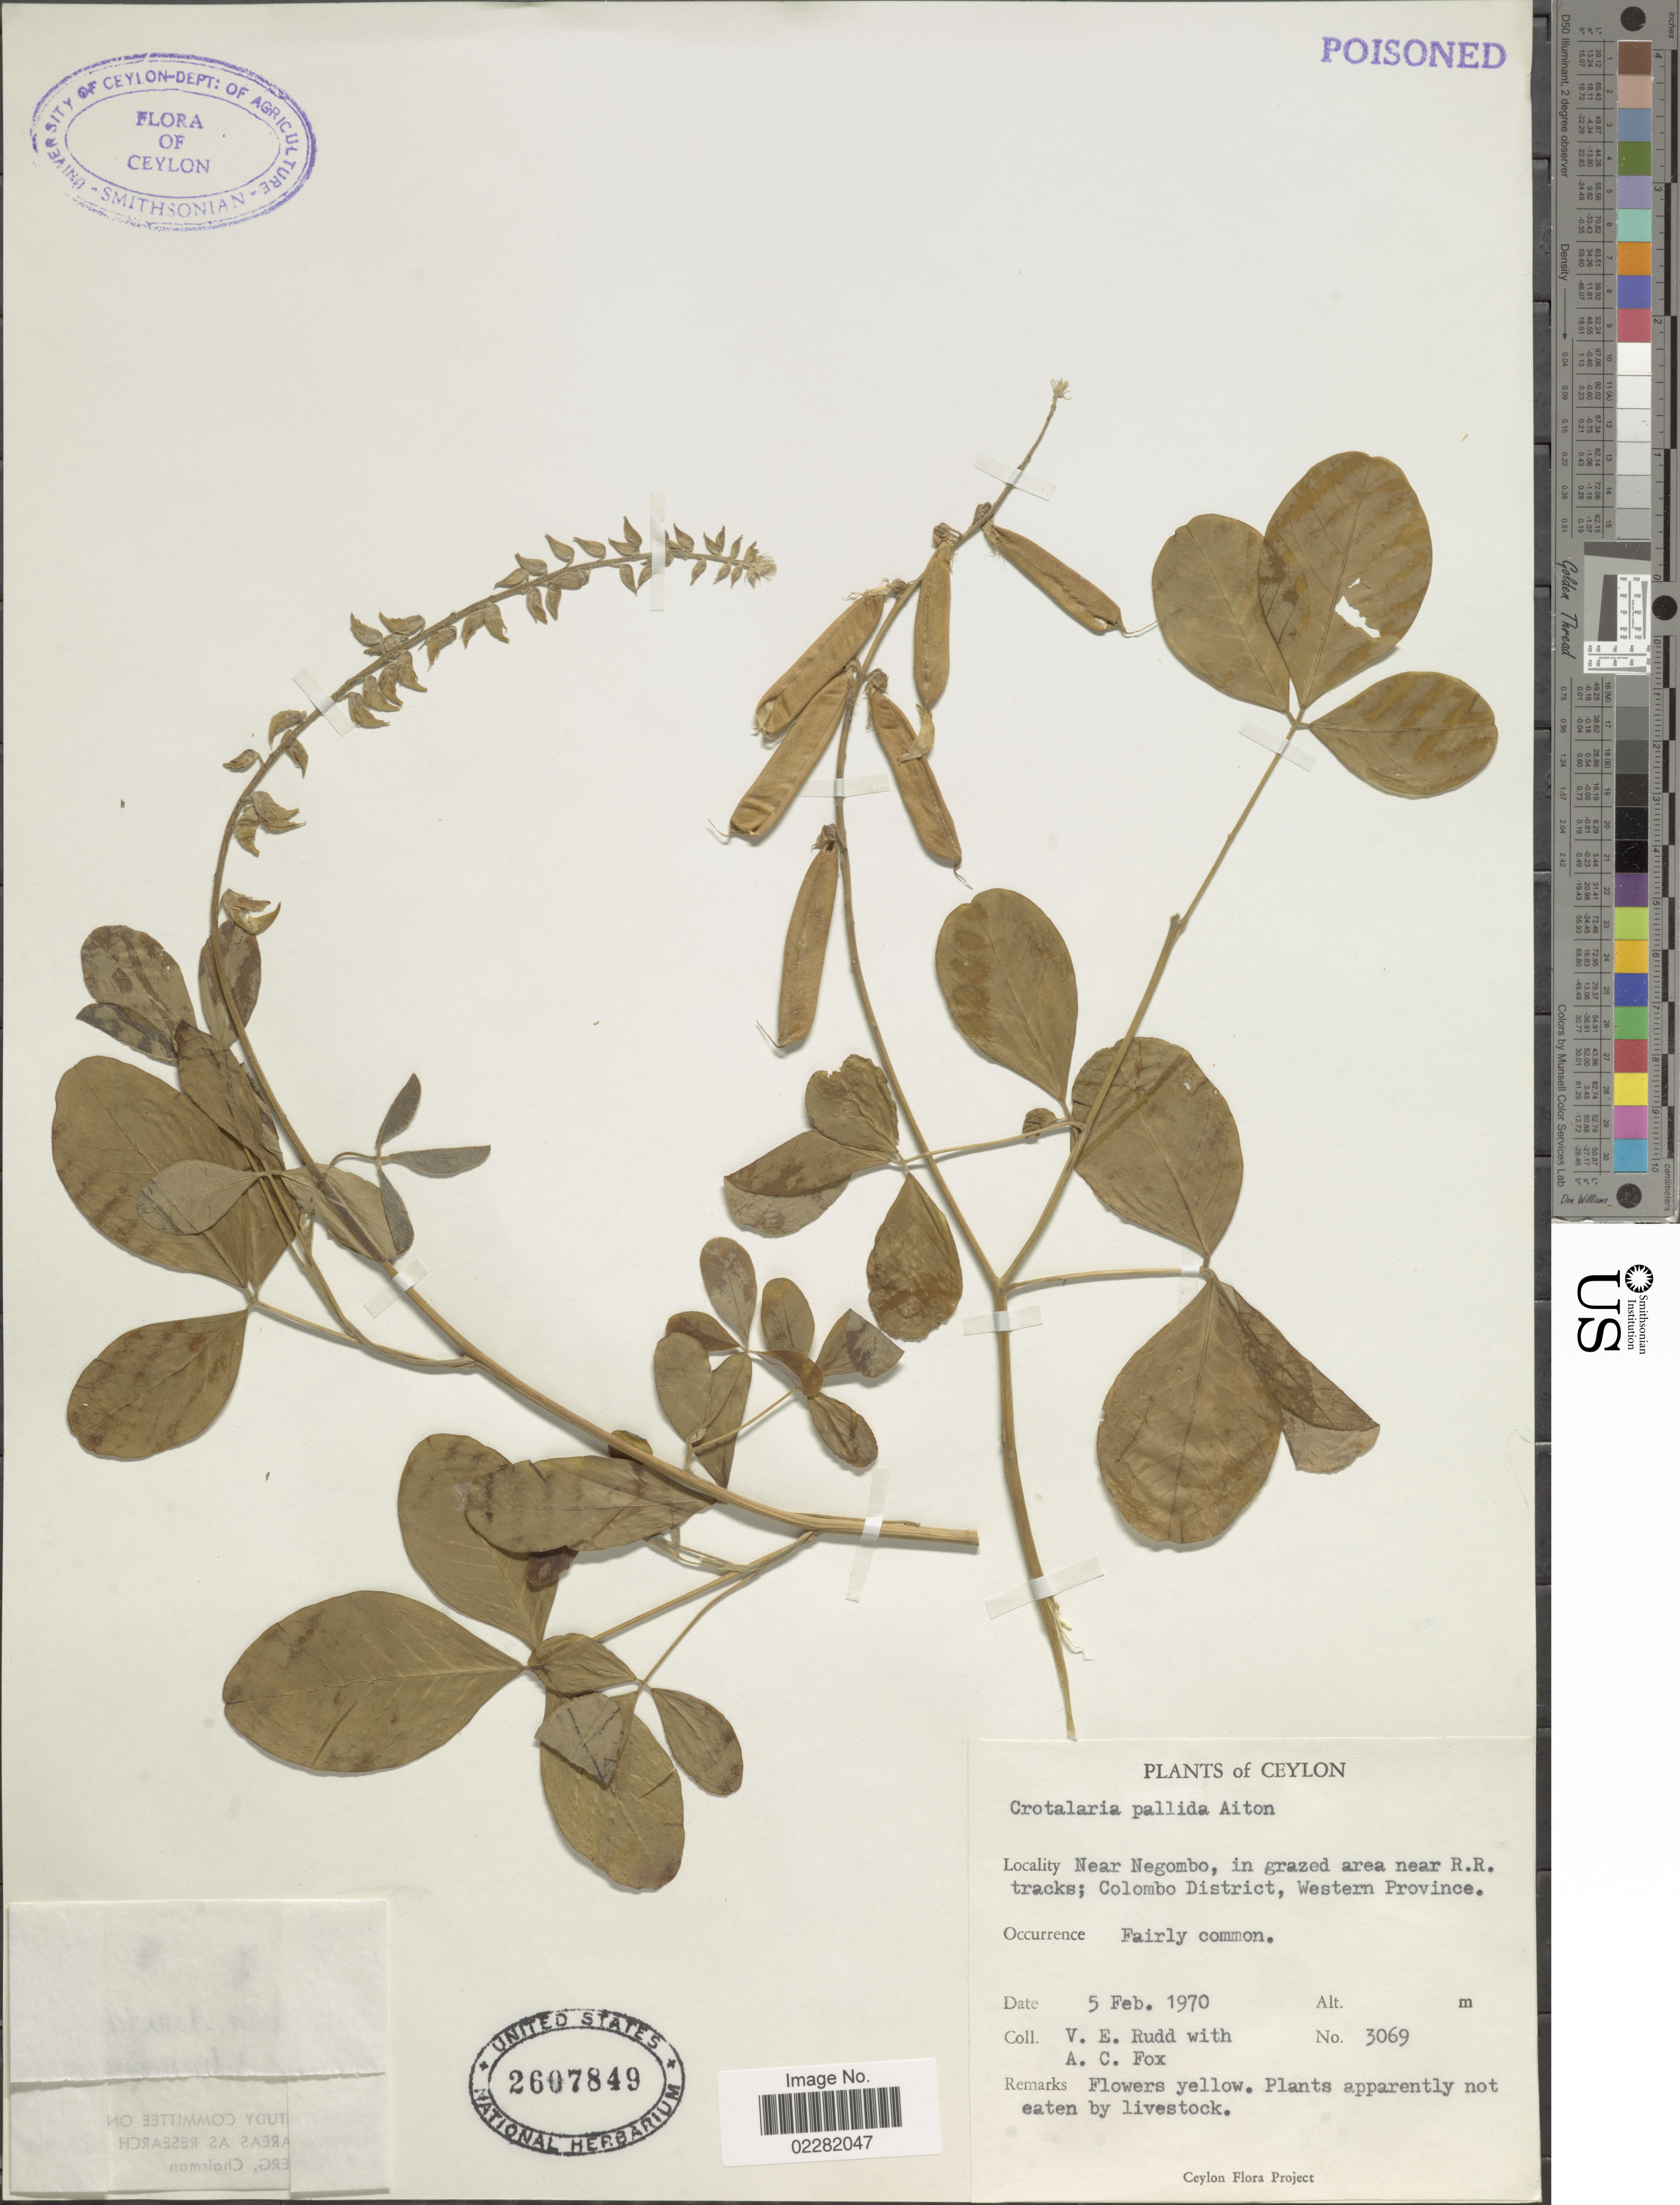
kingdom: Plantae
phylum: Tracheophyta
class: Magnoliopsida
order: Fabales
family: Fabaceae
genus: Crotalaria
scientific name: Crotalaria pallida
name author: Aiton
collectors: V. E. Rudd & A. Fox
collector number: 3069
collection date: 1970-02-05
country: Sri Lanka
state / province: Western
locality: Ceylon, Near Negombo, in grazed area near R.R. tracks; Colombo District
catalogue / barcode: US 2607849